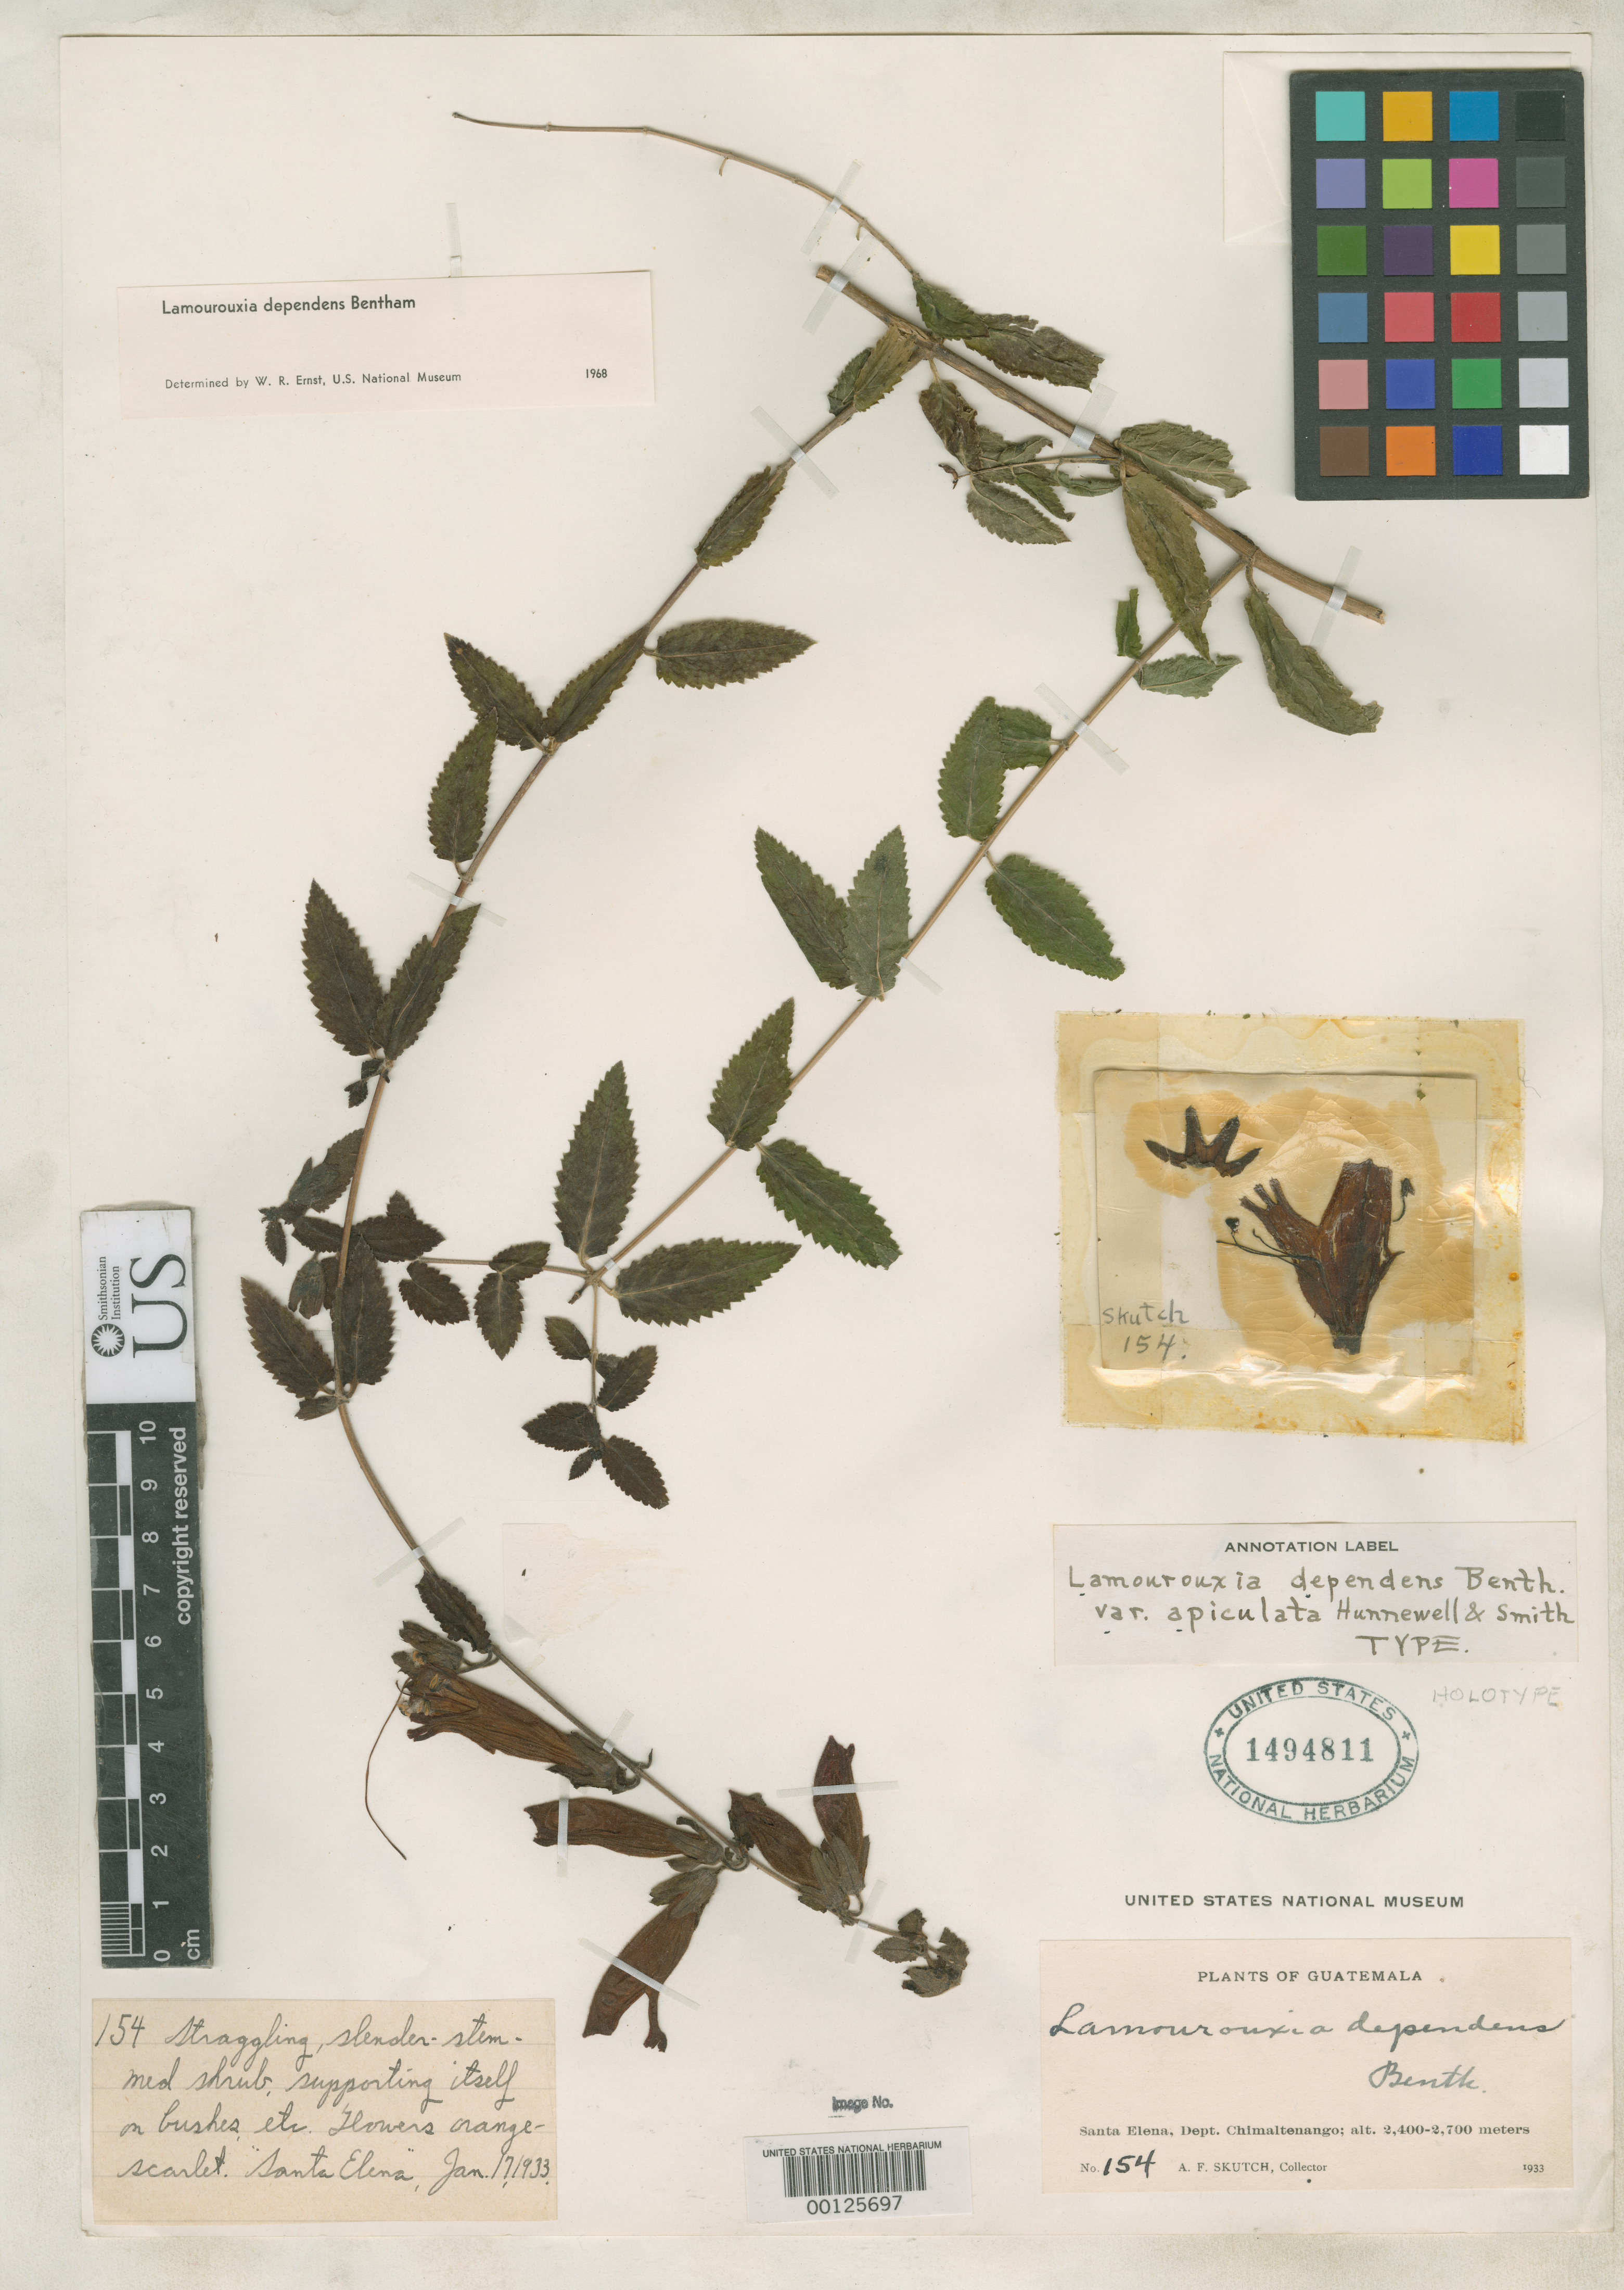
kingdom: Plantae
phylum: Tracheophyta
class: Magnoliopsida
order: Lamiales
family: Orobanchaceae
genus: Lamourouxia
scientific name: Lamourouxia dependens var. apiculata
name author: Hunnwell & L.B. Sm.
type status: Holotype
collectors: A. F. Skutch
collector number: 154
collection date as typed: Jan 1933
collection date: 1933-01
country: Guatemala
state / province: Chimaltenango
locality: Santa Elena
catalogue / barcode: US 1494811